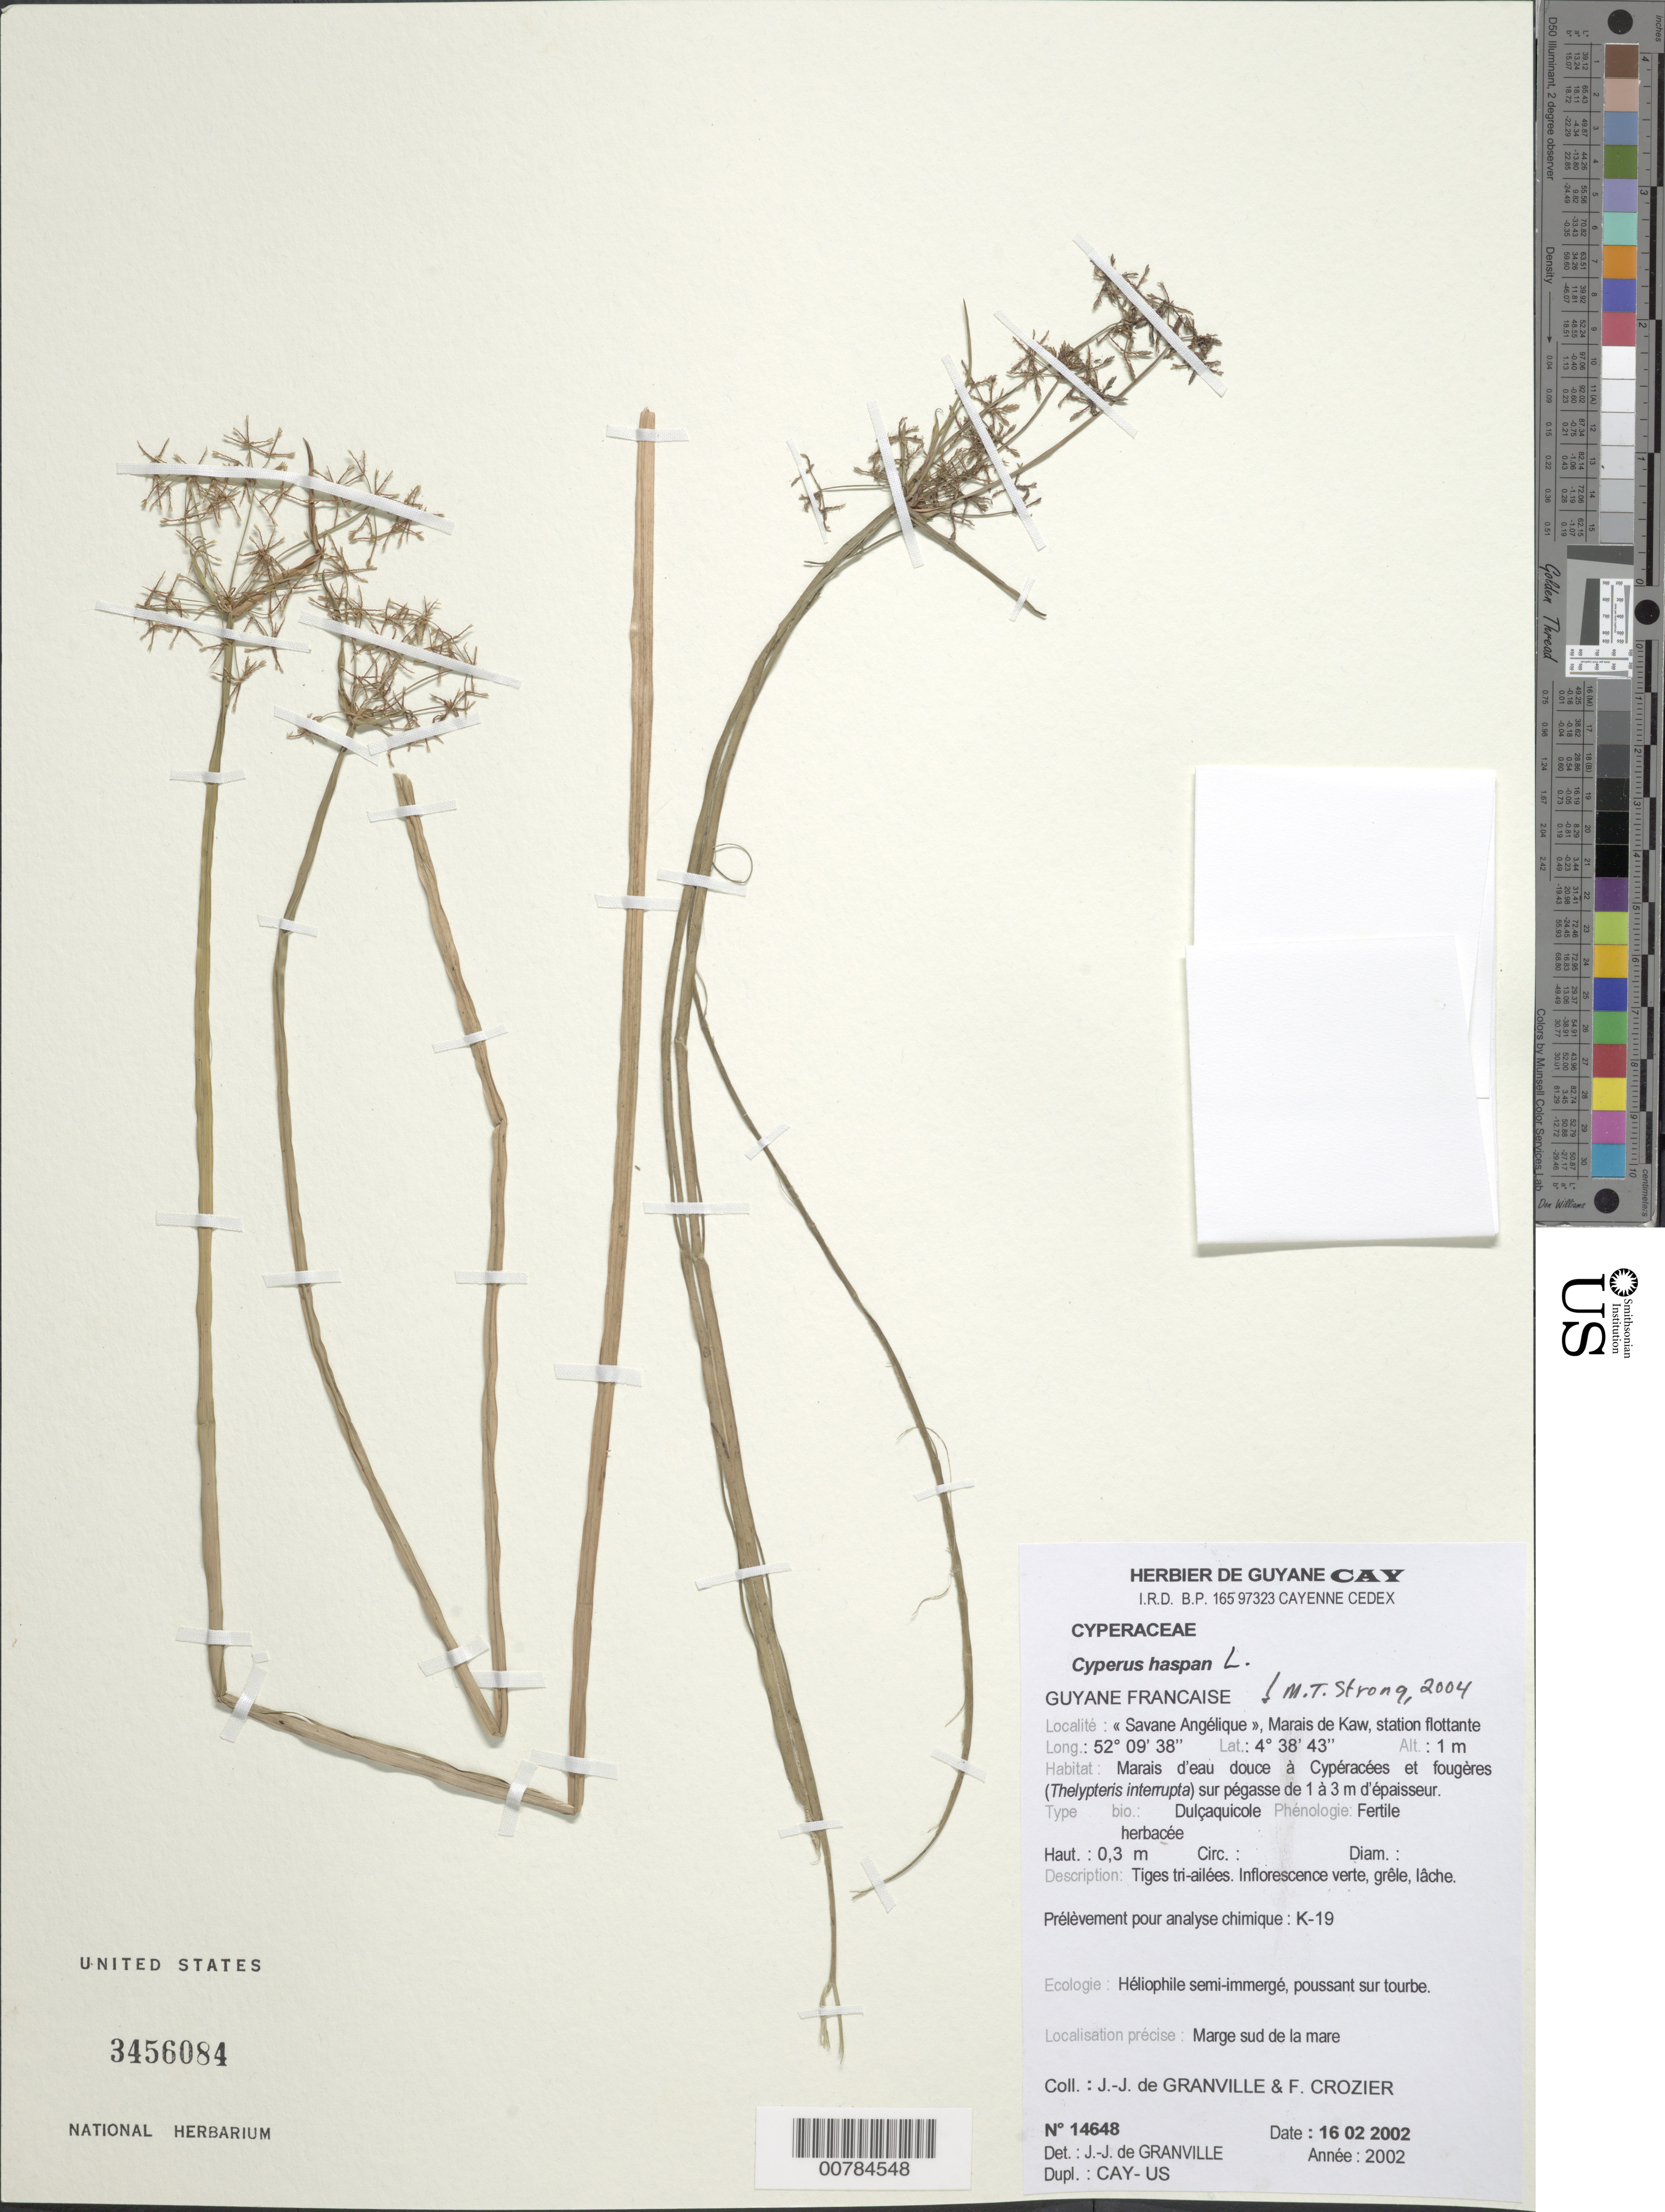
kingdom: Plantae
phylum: Tracheophyta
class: Liliopsida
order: Poales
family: Cyperaceae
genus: Cyperus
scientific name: Cyperus haspan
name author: L.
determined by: Strong, M. T., (US), Smithsonian Institution - National Museum of Natural History (UNITED STATES)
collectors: J.-J. de Granville & F. Crozier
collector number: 14648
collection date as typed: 16-Feb-02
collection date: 2002-02-16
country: French Guiana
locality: Savane Angélique, Marais de Kaw, station flottante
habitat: Marge sud de la mare; Marais d'eau douce a Cyperacees et fougeres (Thelypteris interrupta) sur pegasse de 1 a 3m d'epaisseur.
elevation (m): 1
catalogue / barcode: US 3456084